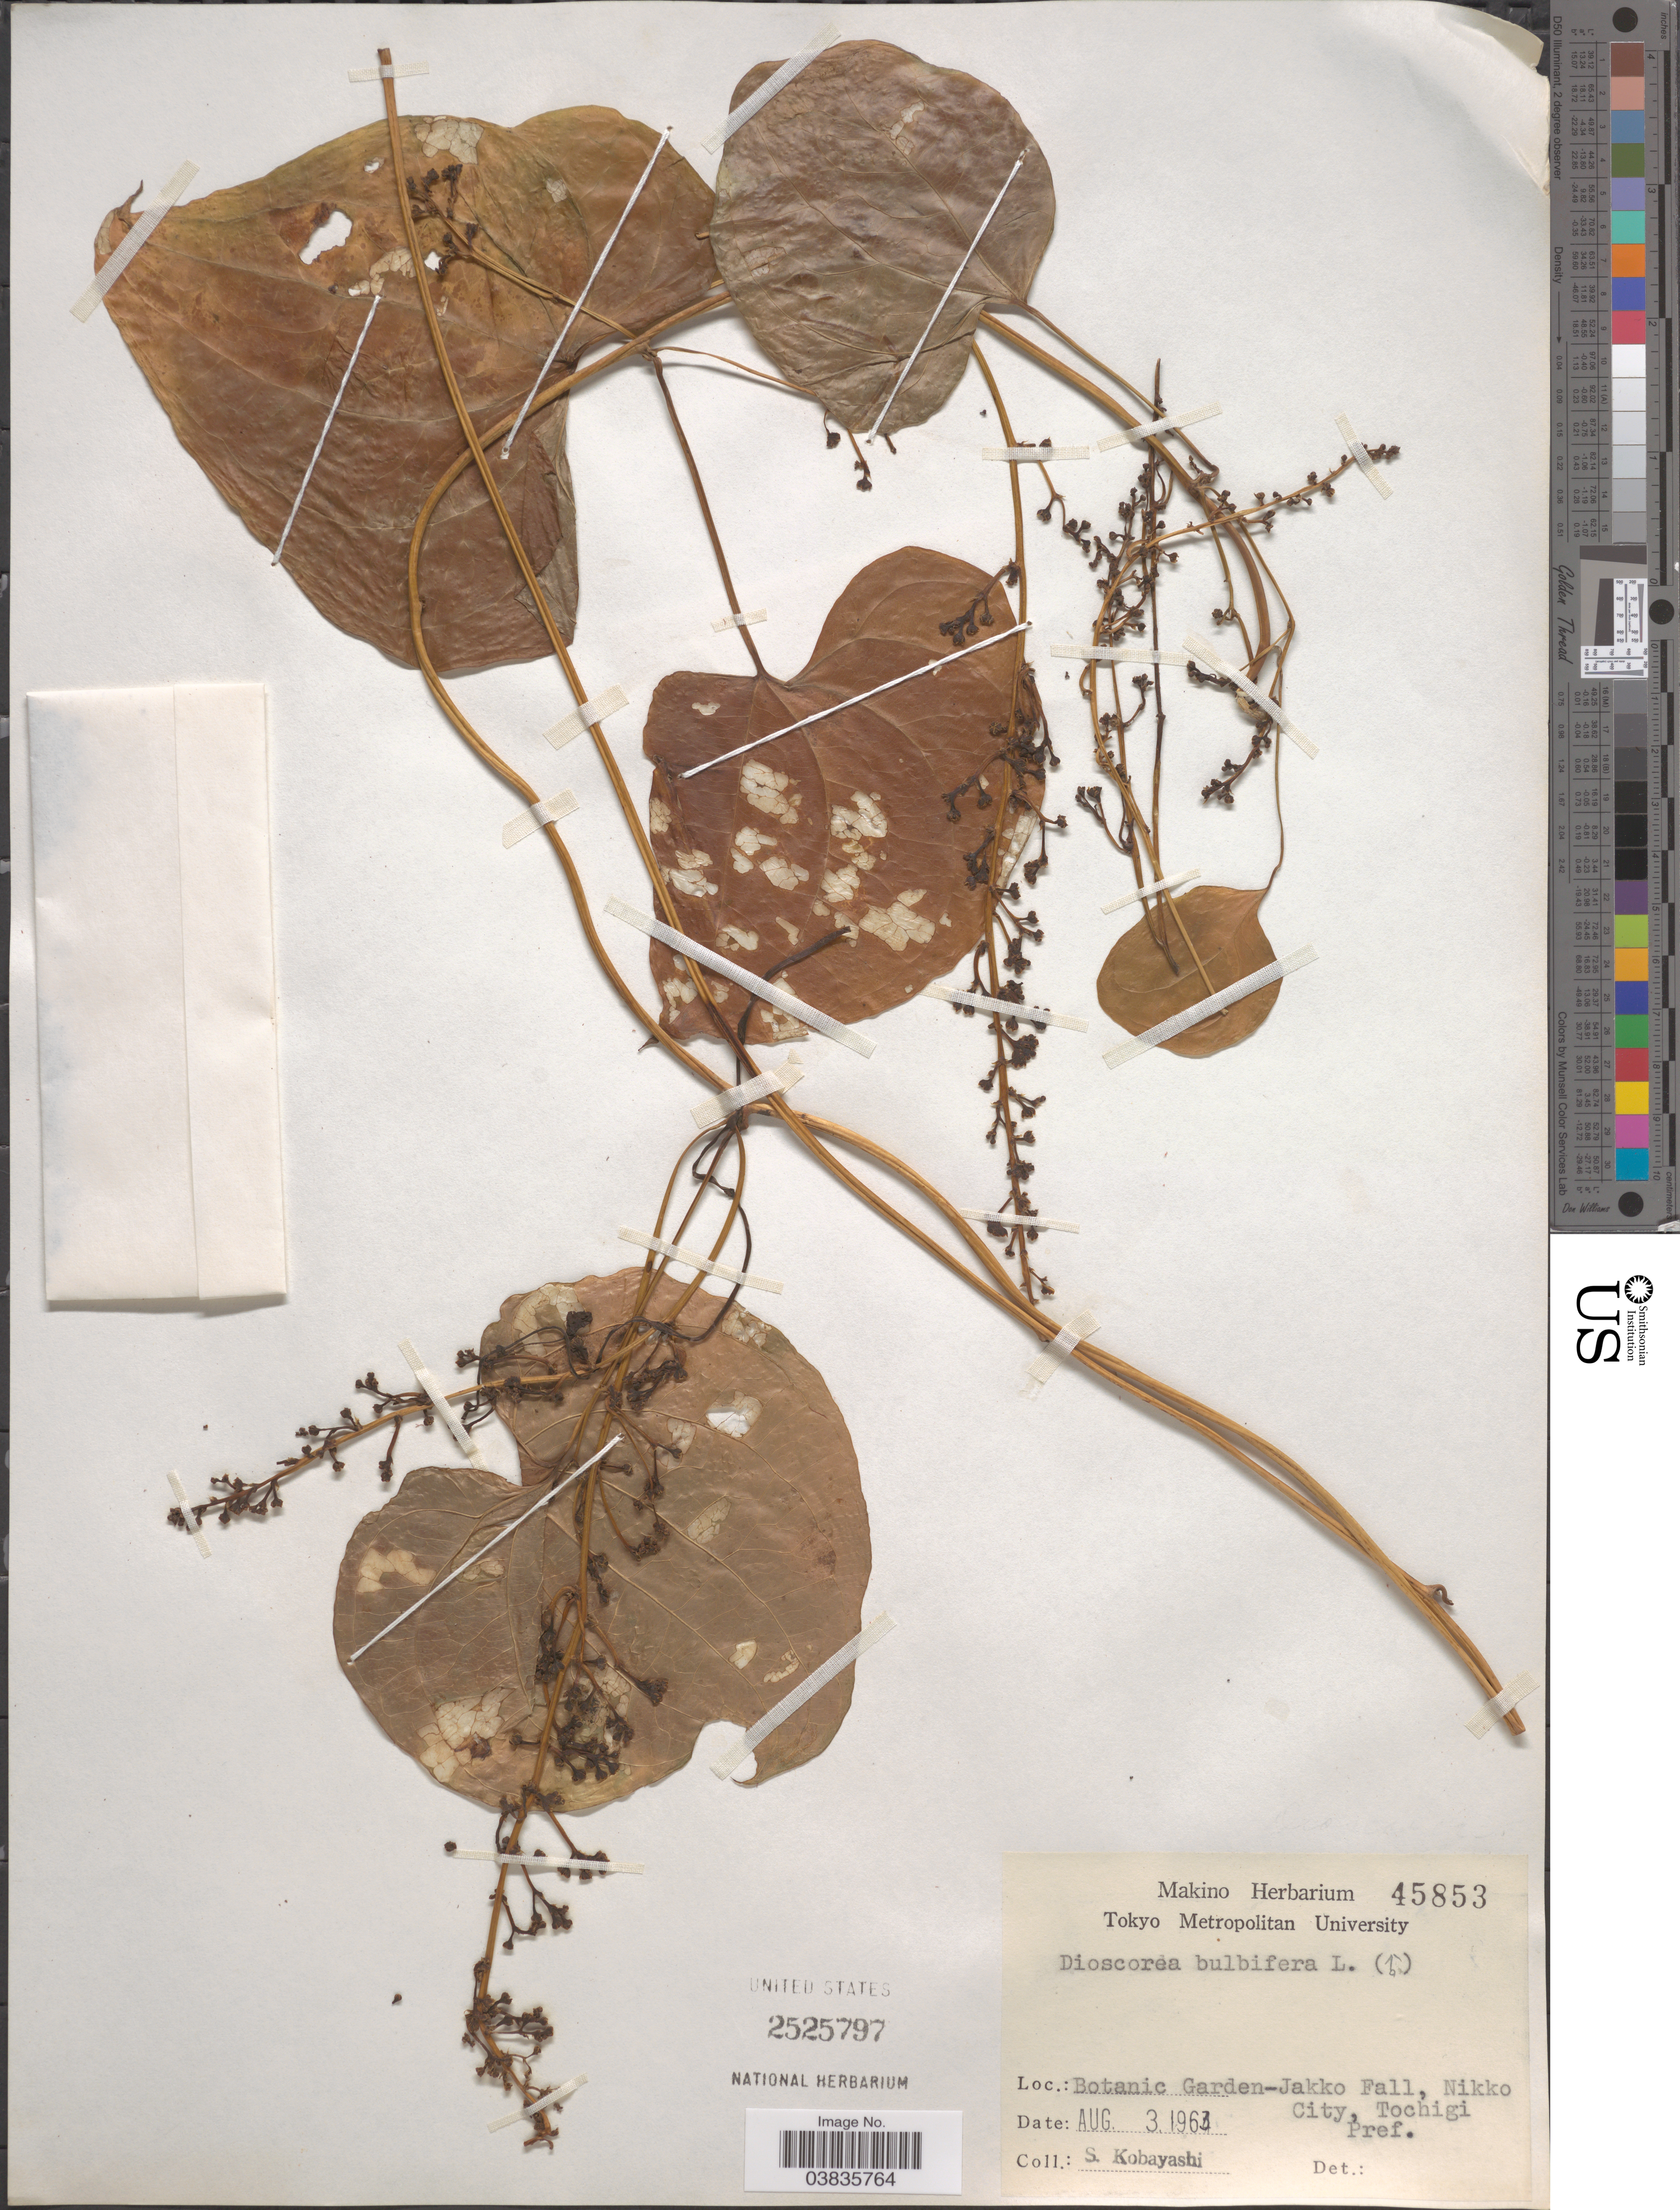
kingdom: Plantae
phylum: Tracheophyta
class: Liliopsida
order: Dioscoreales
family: Dioscoreaceae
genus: Dioscorea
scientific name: Dioscorea bulbifera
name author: L.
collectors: S. Kobayashi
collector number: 45853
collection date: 1964-08-03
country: Japan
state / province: Totigi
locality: Botanic Garden-Jakko Fall, Nikko City, Tochigi Pref.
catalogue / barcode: US 2525797